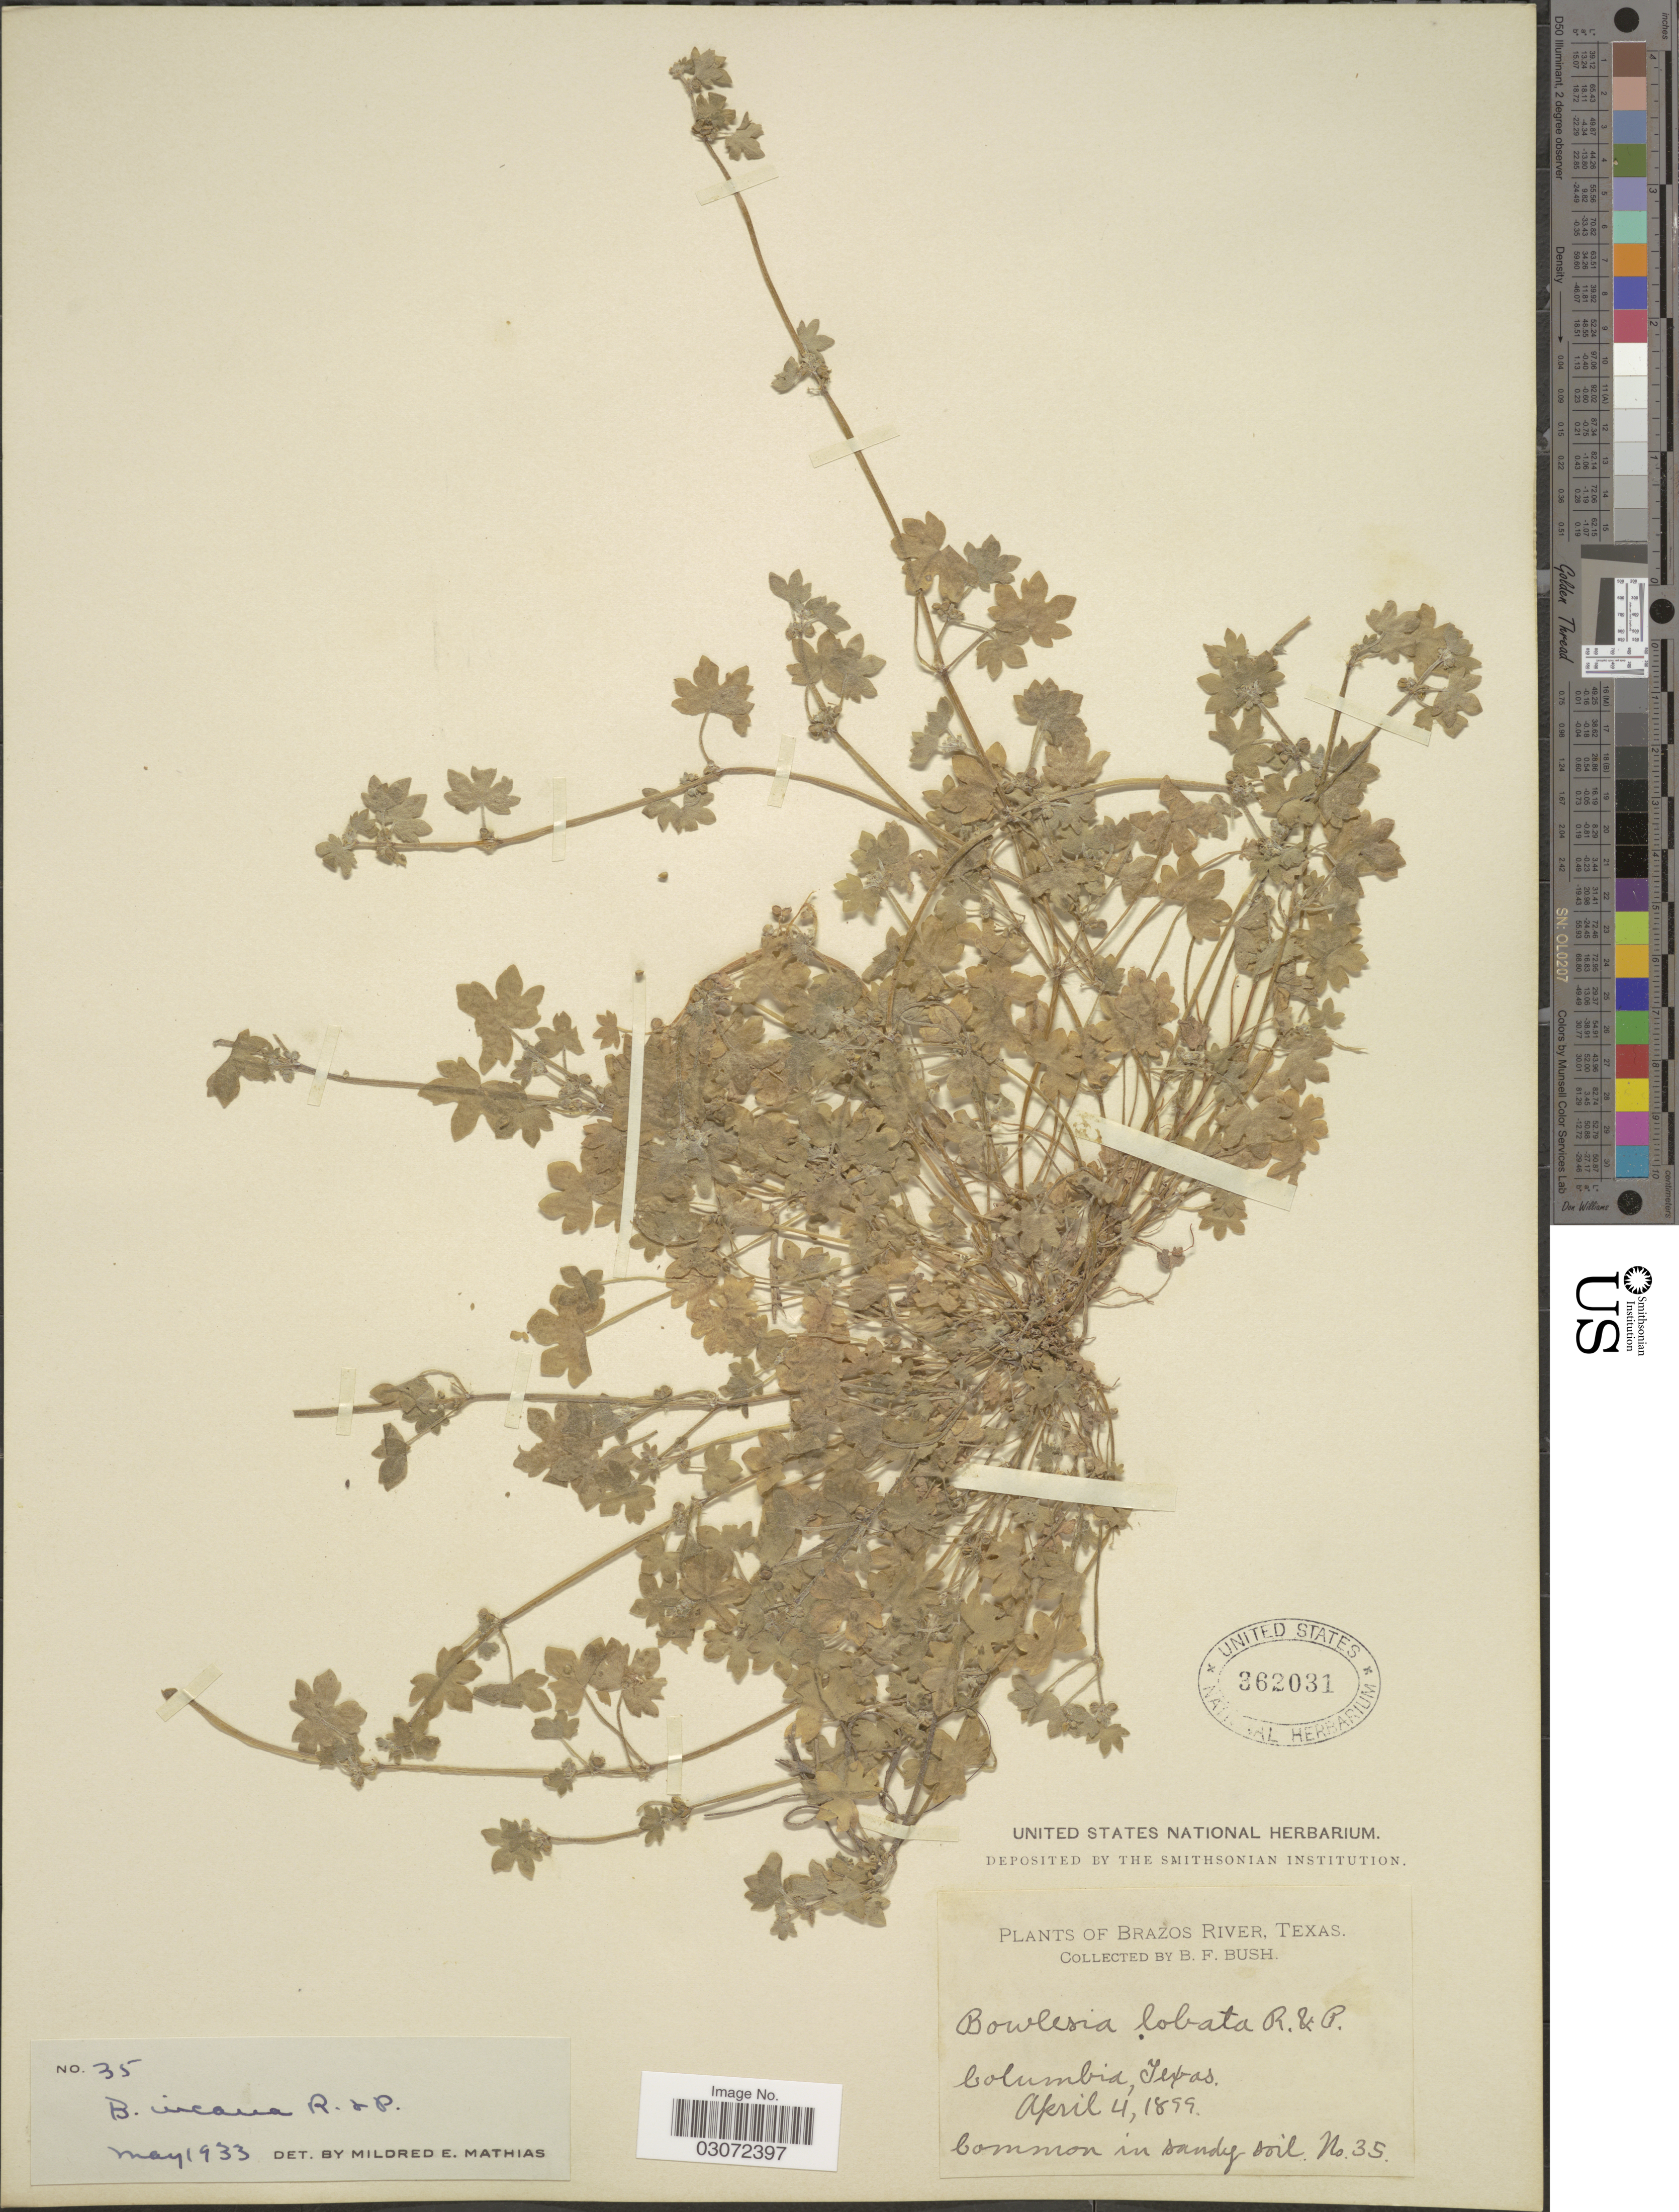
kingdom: Plantae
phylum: Tracheophyta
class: Magnoliopsida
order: Apiales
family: Apiaceae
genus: Bowlesia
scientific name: Bowlesia incana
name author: Ruiz & Pav.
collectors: B. F. Bush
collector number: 35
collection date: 1899-04-04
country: United States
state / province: Texas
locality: Brazos River, Columbia.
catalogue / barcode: US 362031